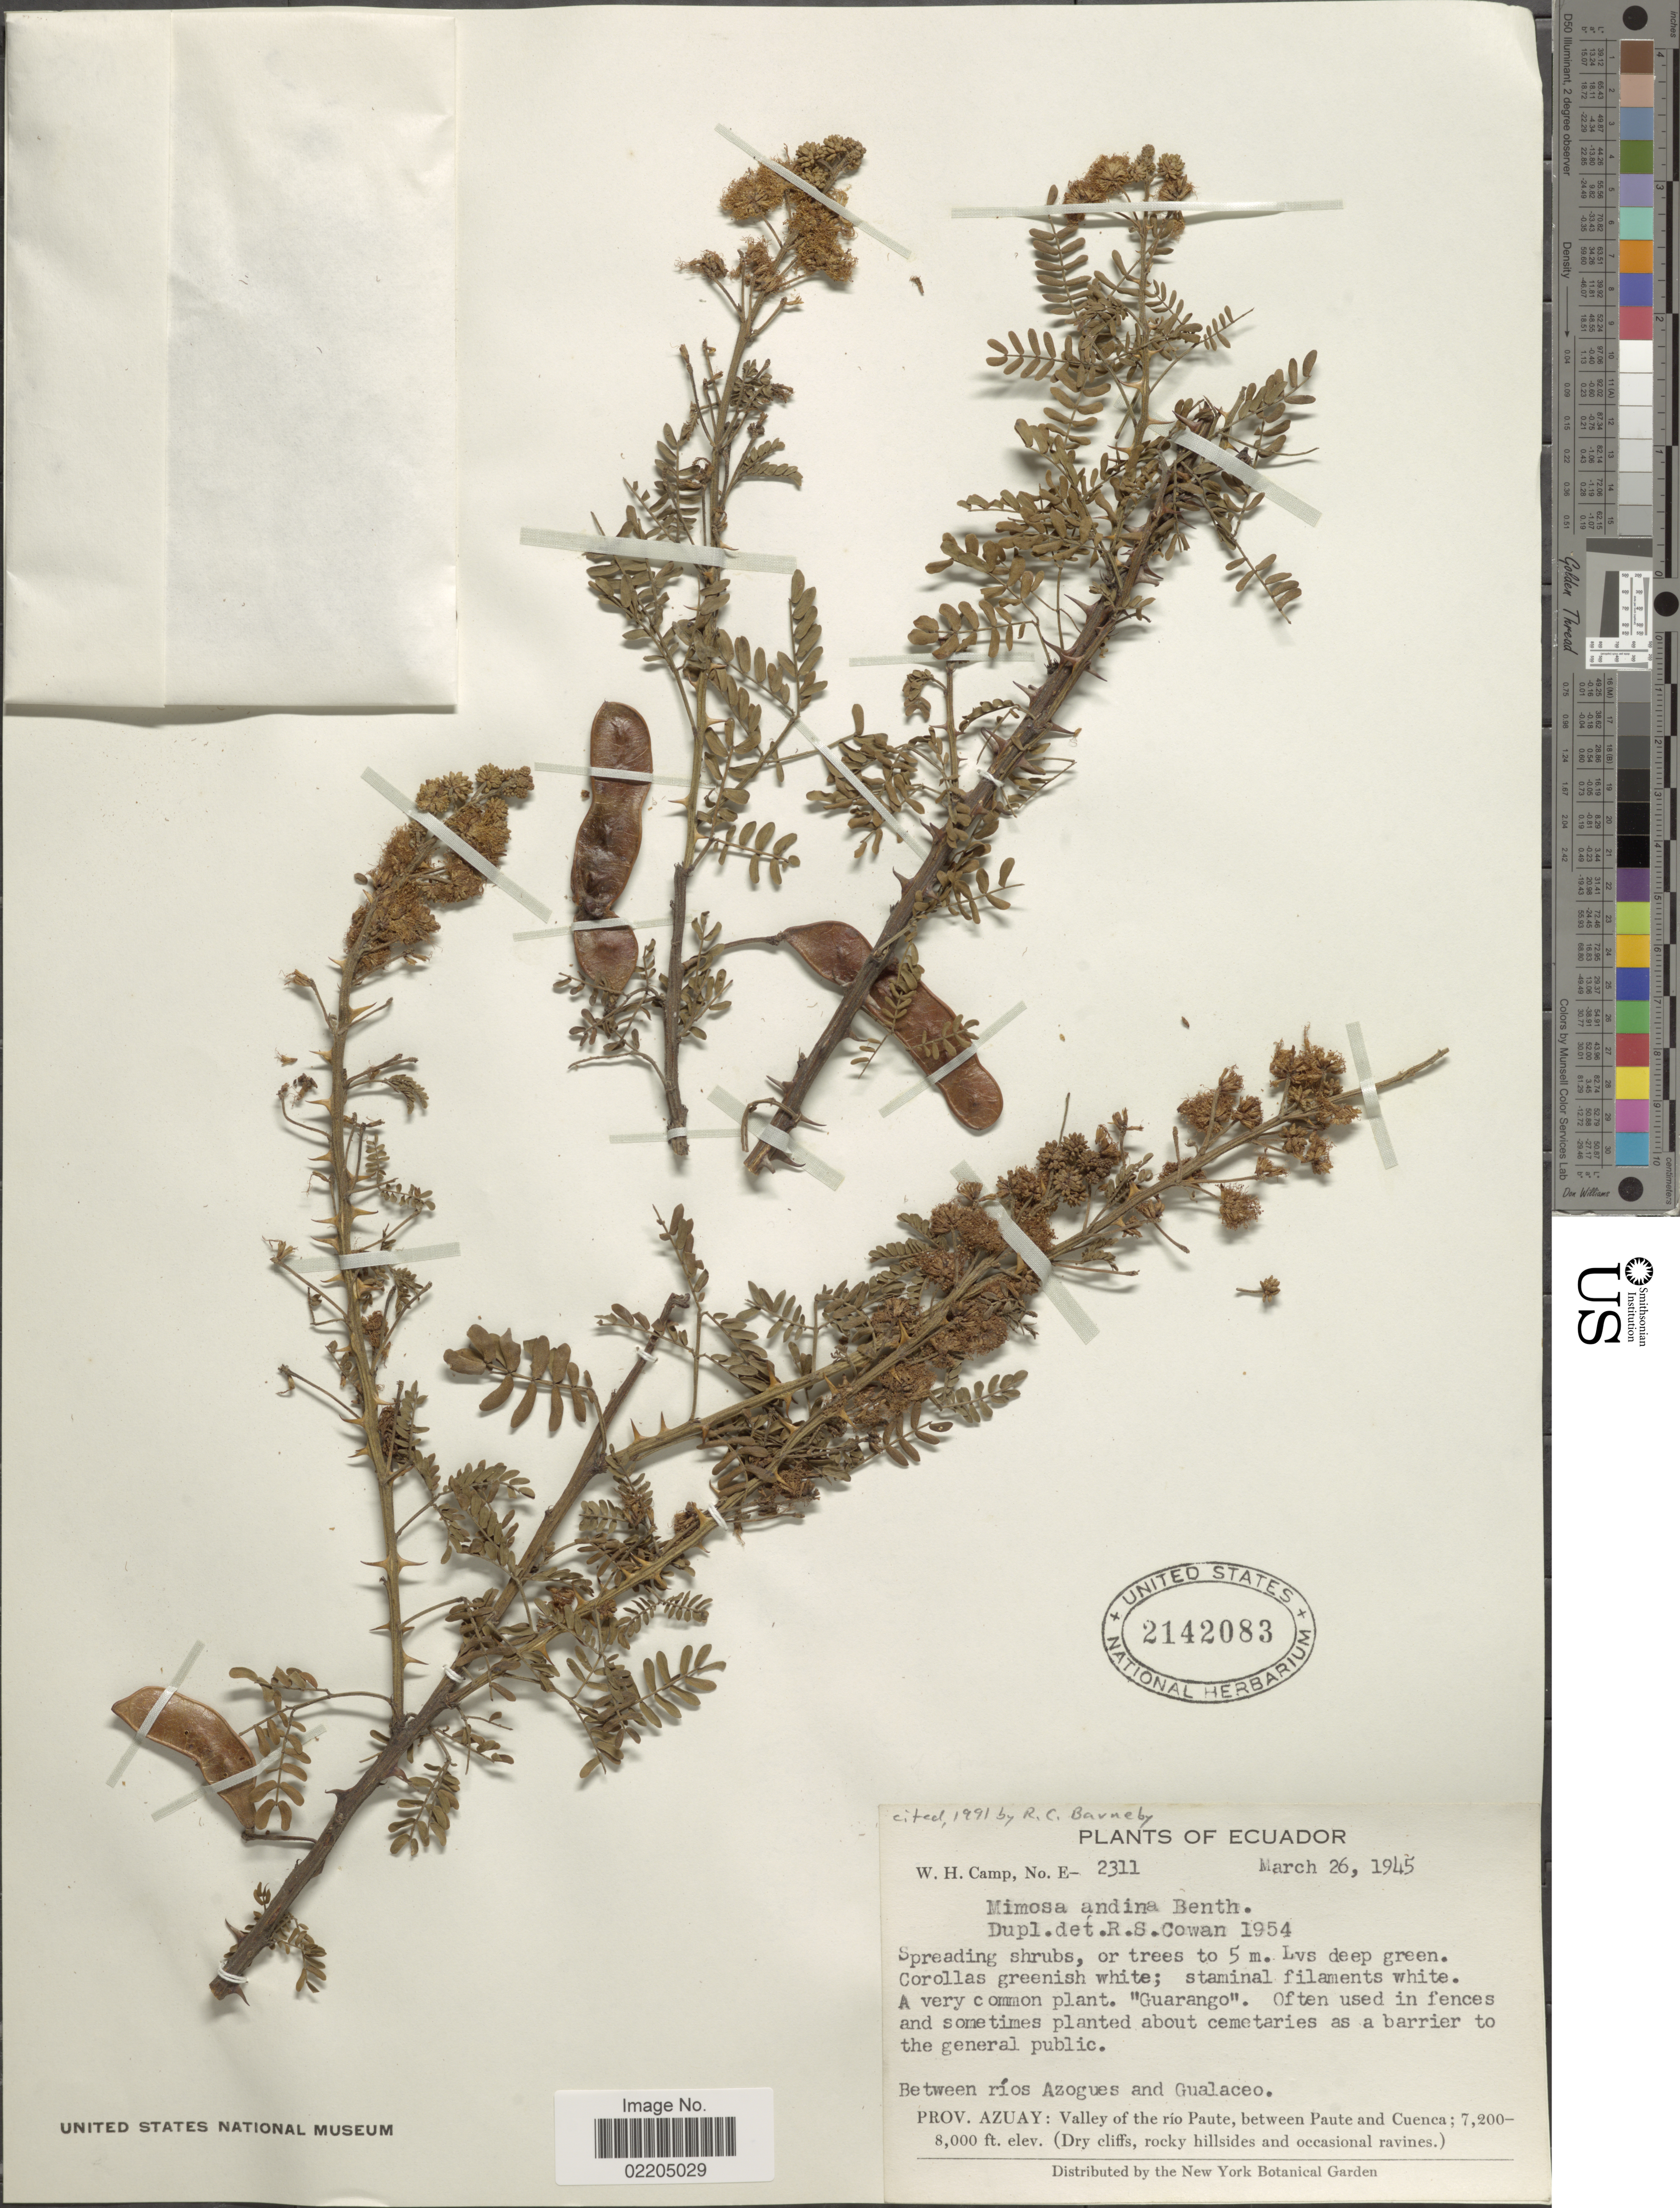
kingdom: Plantae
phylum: Tracheophyta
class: Magnoliopsida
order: Fabales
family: Fabaceae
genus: Mimosa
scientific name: Mimosa andina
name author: Benth.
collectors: W. H. Camp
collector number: E2311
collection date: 1945-03-26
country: Ecuador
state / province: Azuay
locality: Between rios Azogues and Gualaceo: Valley of the rio Paute, between Paute and Cuenca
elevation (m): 2195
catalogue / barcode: US 2142083